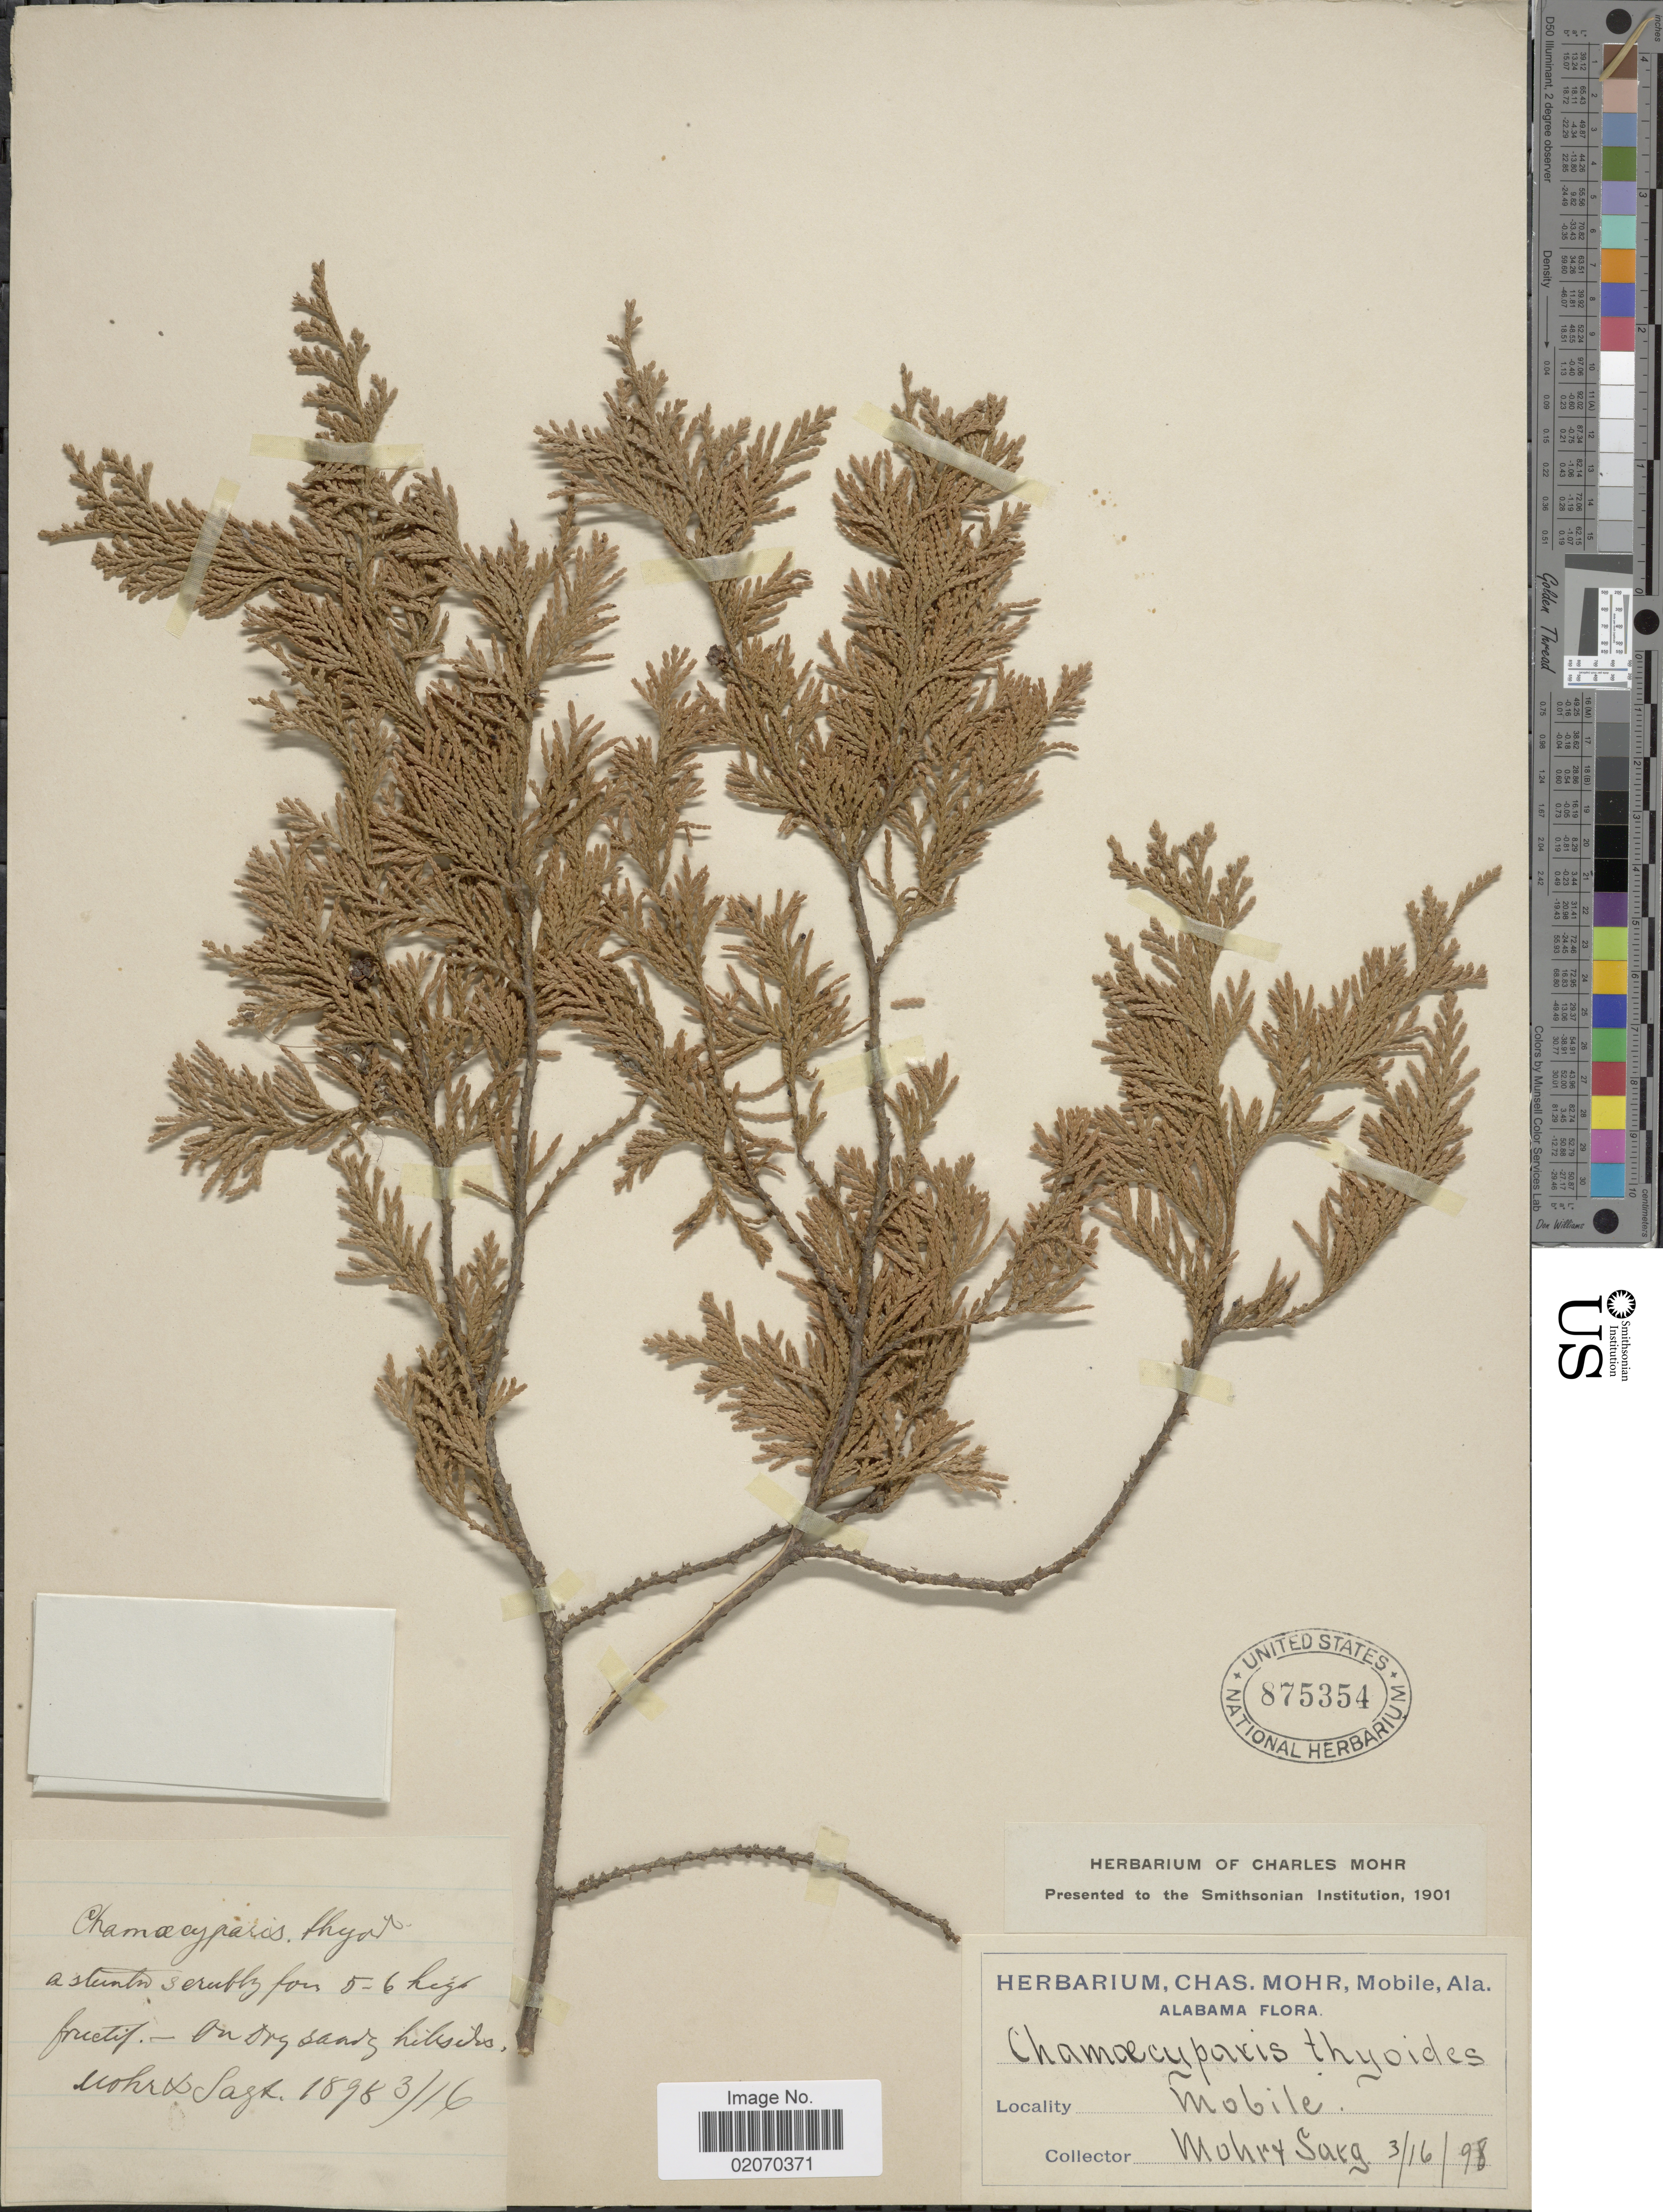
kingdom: Plantae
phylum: Tracheophyta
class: Pinopsida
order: Pinales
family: Cupressaceae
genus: Chamaecyparis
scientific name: Chamaecyparis thyoides var. henryae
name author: (H.L. Li) Little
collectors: C. T. Mohr & -- Sargent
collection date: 1898-03-16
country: United States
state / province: Alabama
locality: Mobile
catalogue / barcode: US 875354